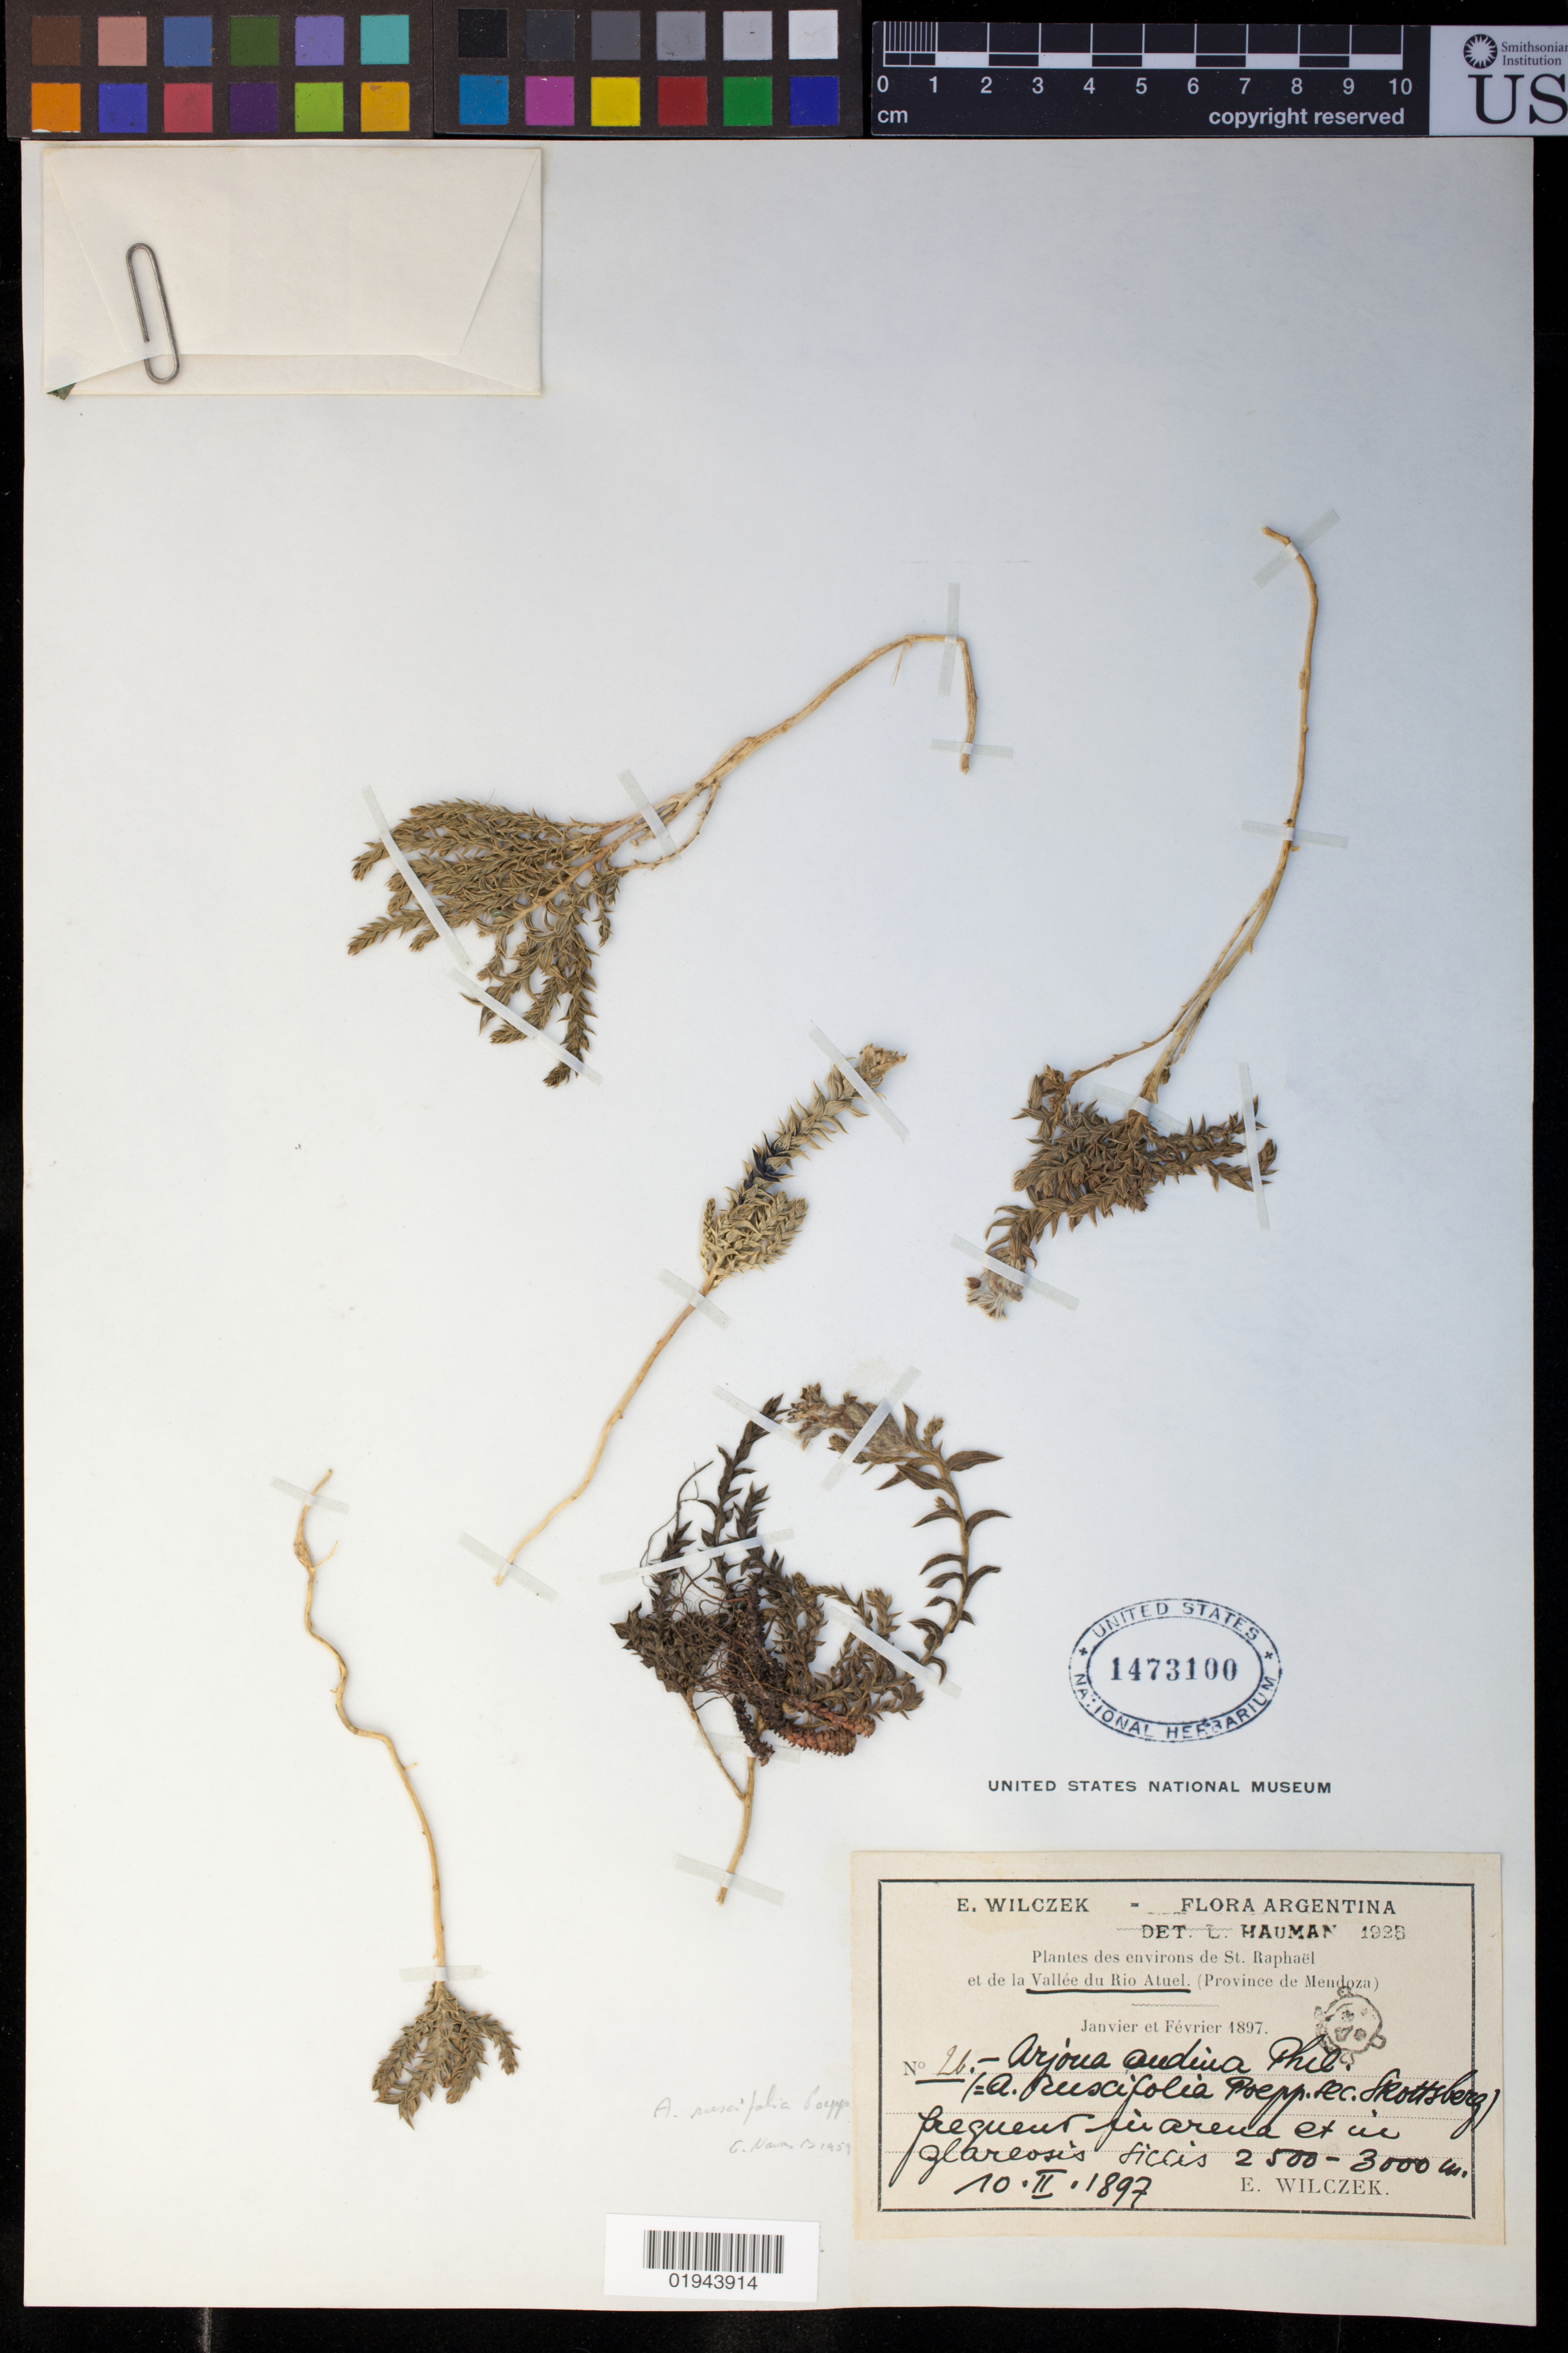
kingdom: Plantae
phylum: Tracheophyta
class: Magnoliopsida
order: Santalales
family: Schoepfiaceae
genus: Arjona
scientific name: Arjona andina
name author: Phil.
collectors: E. Wilczek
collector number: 26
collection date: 1897-02-10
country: Argentina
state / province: Mendoza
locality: Vallee du Rio Atuel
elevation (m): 2500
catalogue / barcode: US 1473100